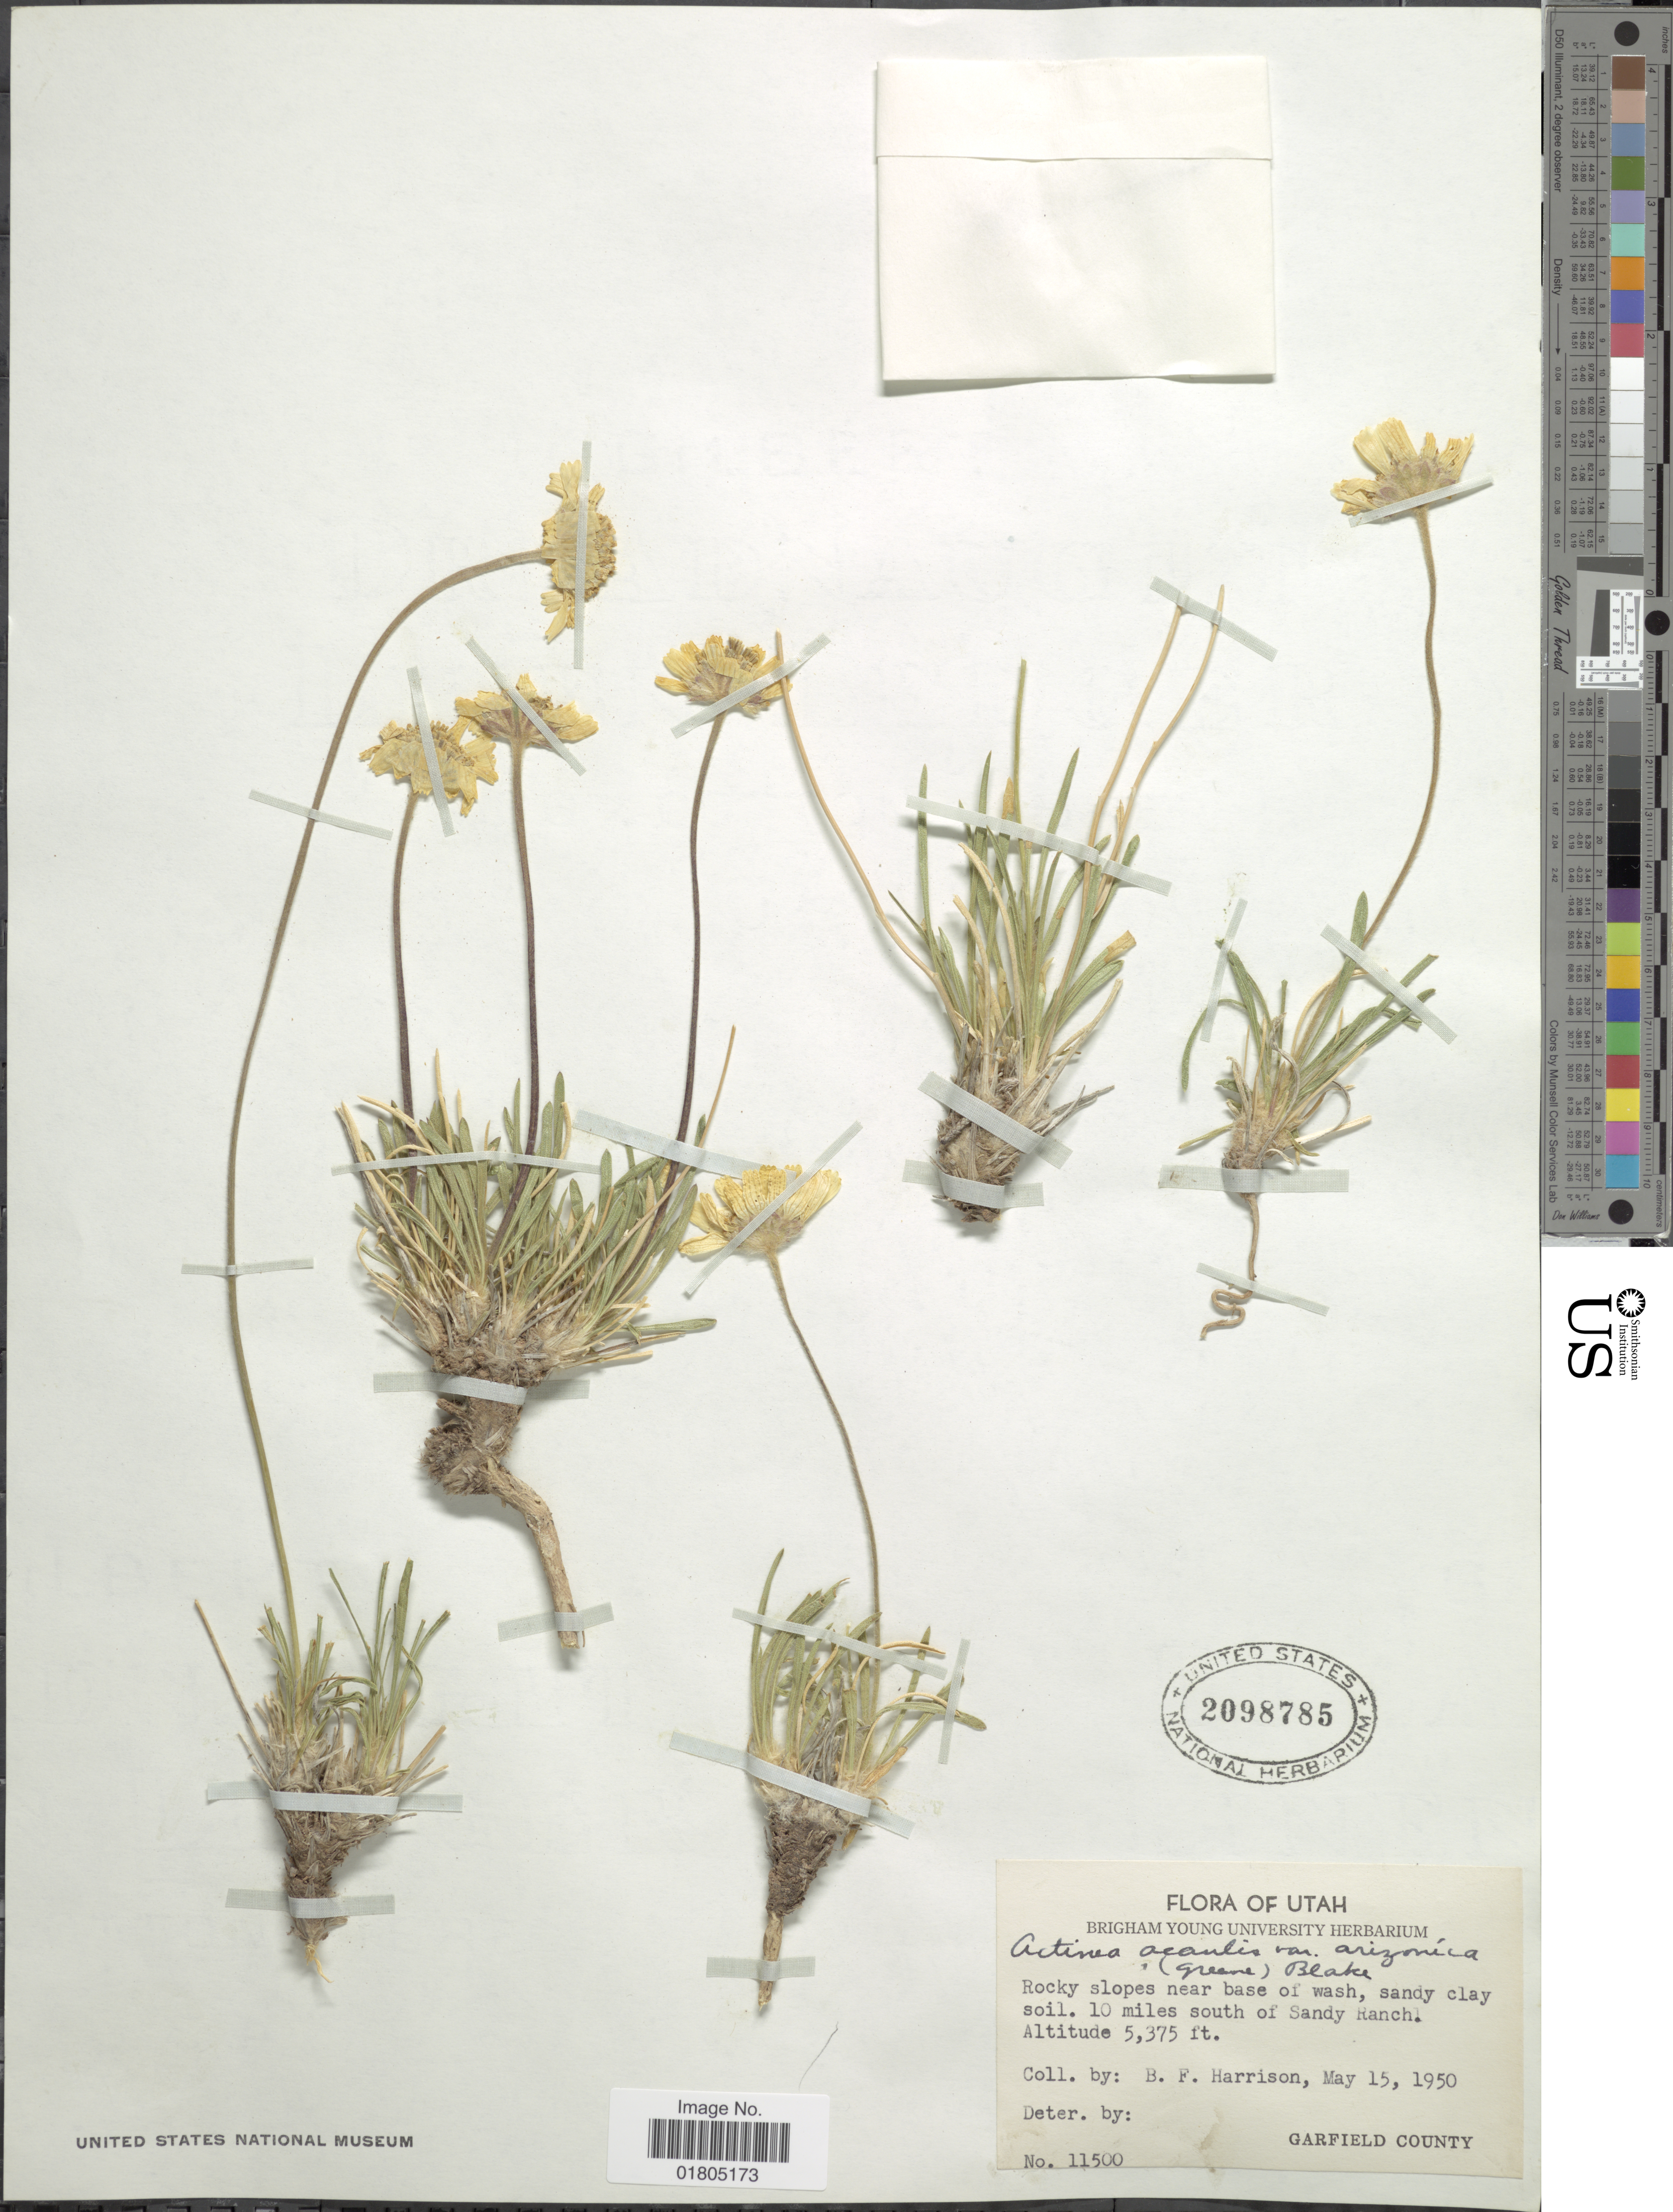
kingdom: Plantae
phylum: Tracheophyta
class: Magnoliopsida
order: Asterales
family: Asteraceae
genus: Actinea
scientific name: Actinea acaulis var. caespitosa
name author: (A. Nelson) K.F. Parker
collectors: B. F. Harrison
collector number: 11500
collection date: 1950-05-15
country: United States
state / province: Utah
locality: Rocky slopes near base of wash, sandy clay soil, 10 miles south of Sandy Ranch, Garfield County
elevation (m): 1638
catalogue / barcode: US 2098785